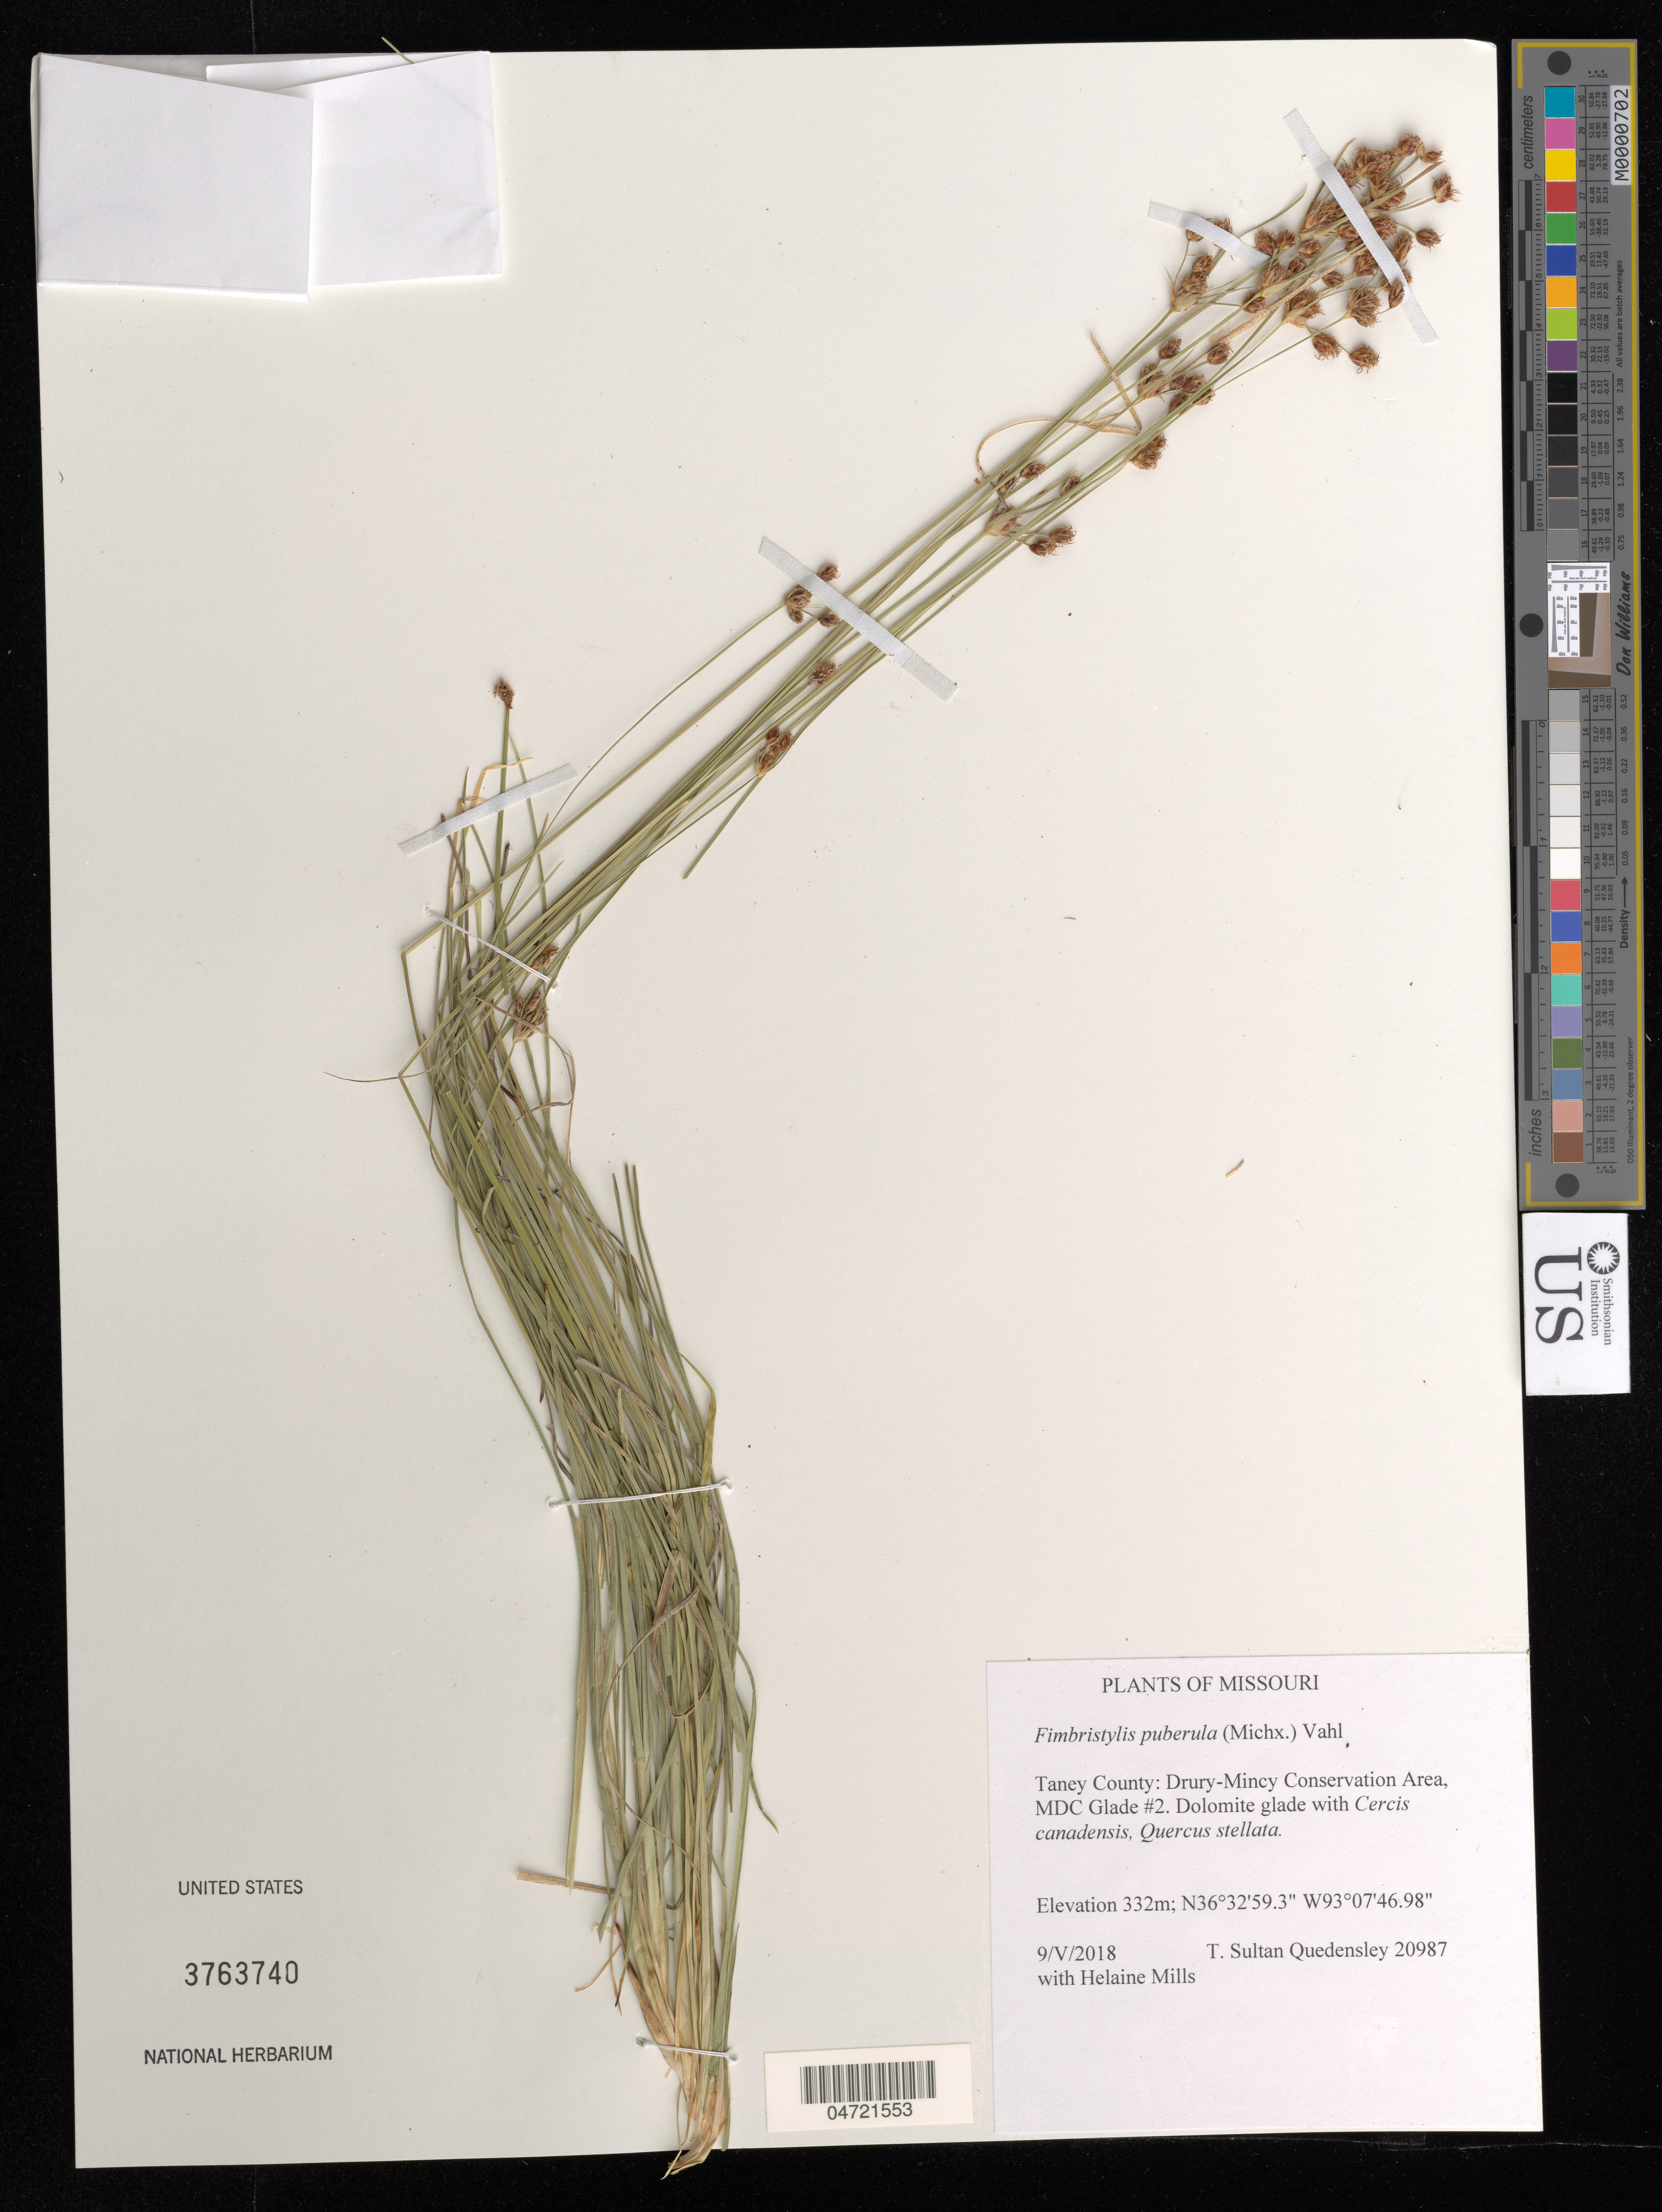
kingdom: Plantae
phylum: Tracheophyta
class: Liliopsida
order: Poales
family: Cyperaceae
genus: Fimbristylis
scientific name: Fimbristylis puberula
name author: (Michx.) Vahl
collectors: T. S. Quedensley & H. Mills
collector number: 20987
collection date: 2018-05-09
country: United States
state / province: Missouri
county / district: Taney County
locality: Drury-Mincy Conservation Area, MDC Glade #2.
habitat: Dolomite glade.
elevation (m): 332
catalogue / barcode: US 3763740